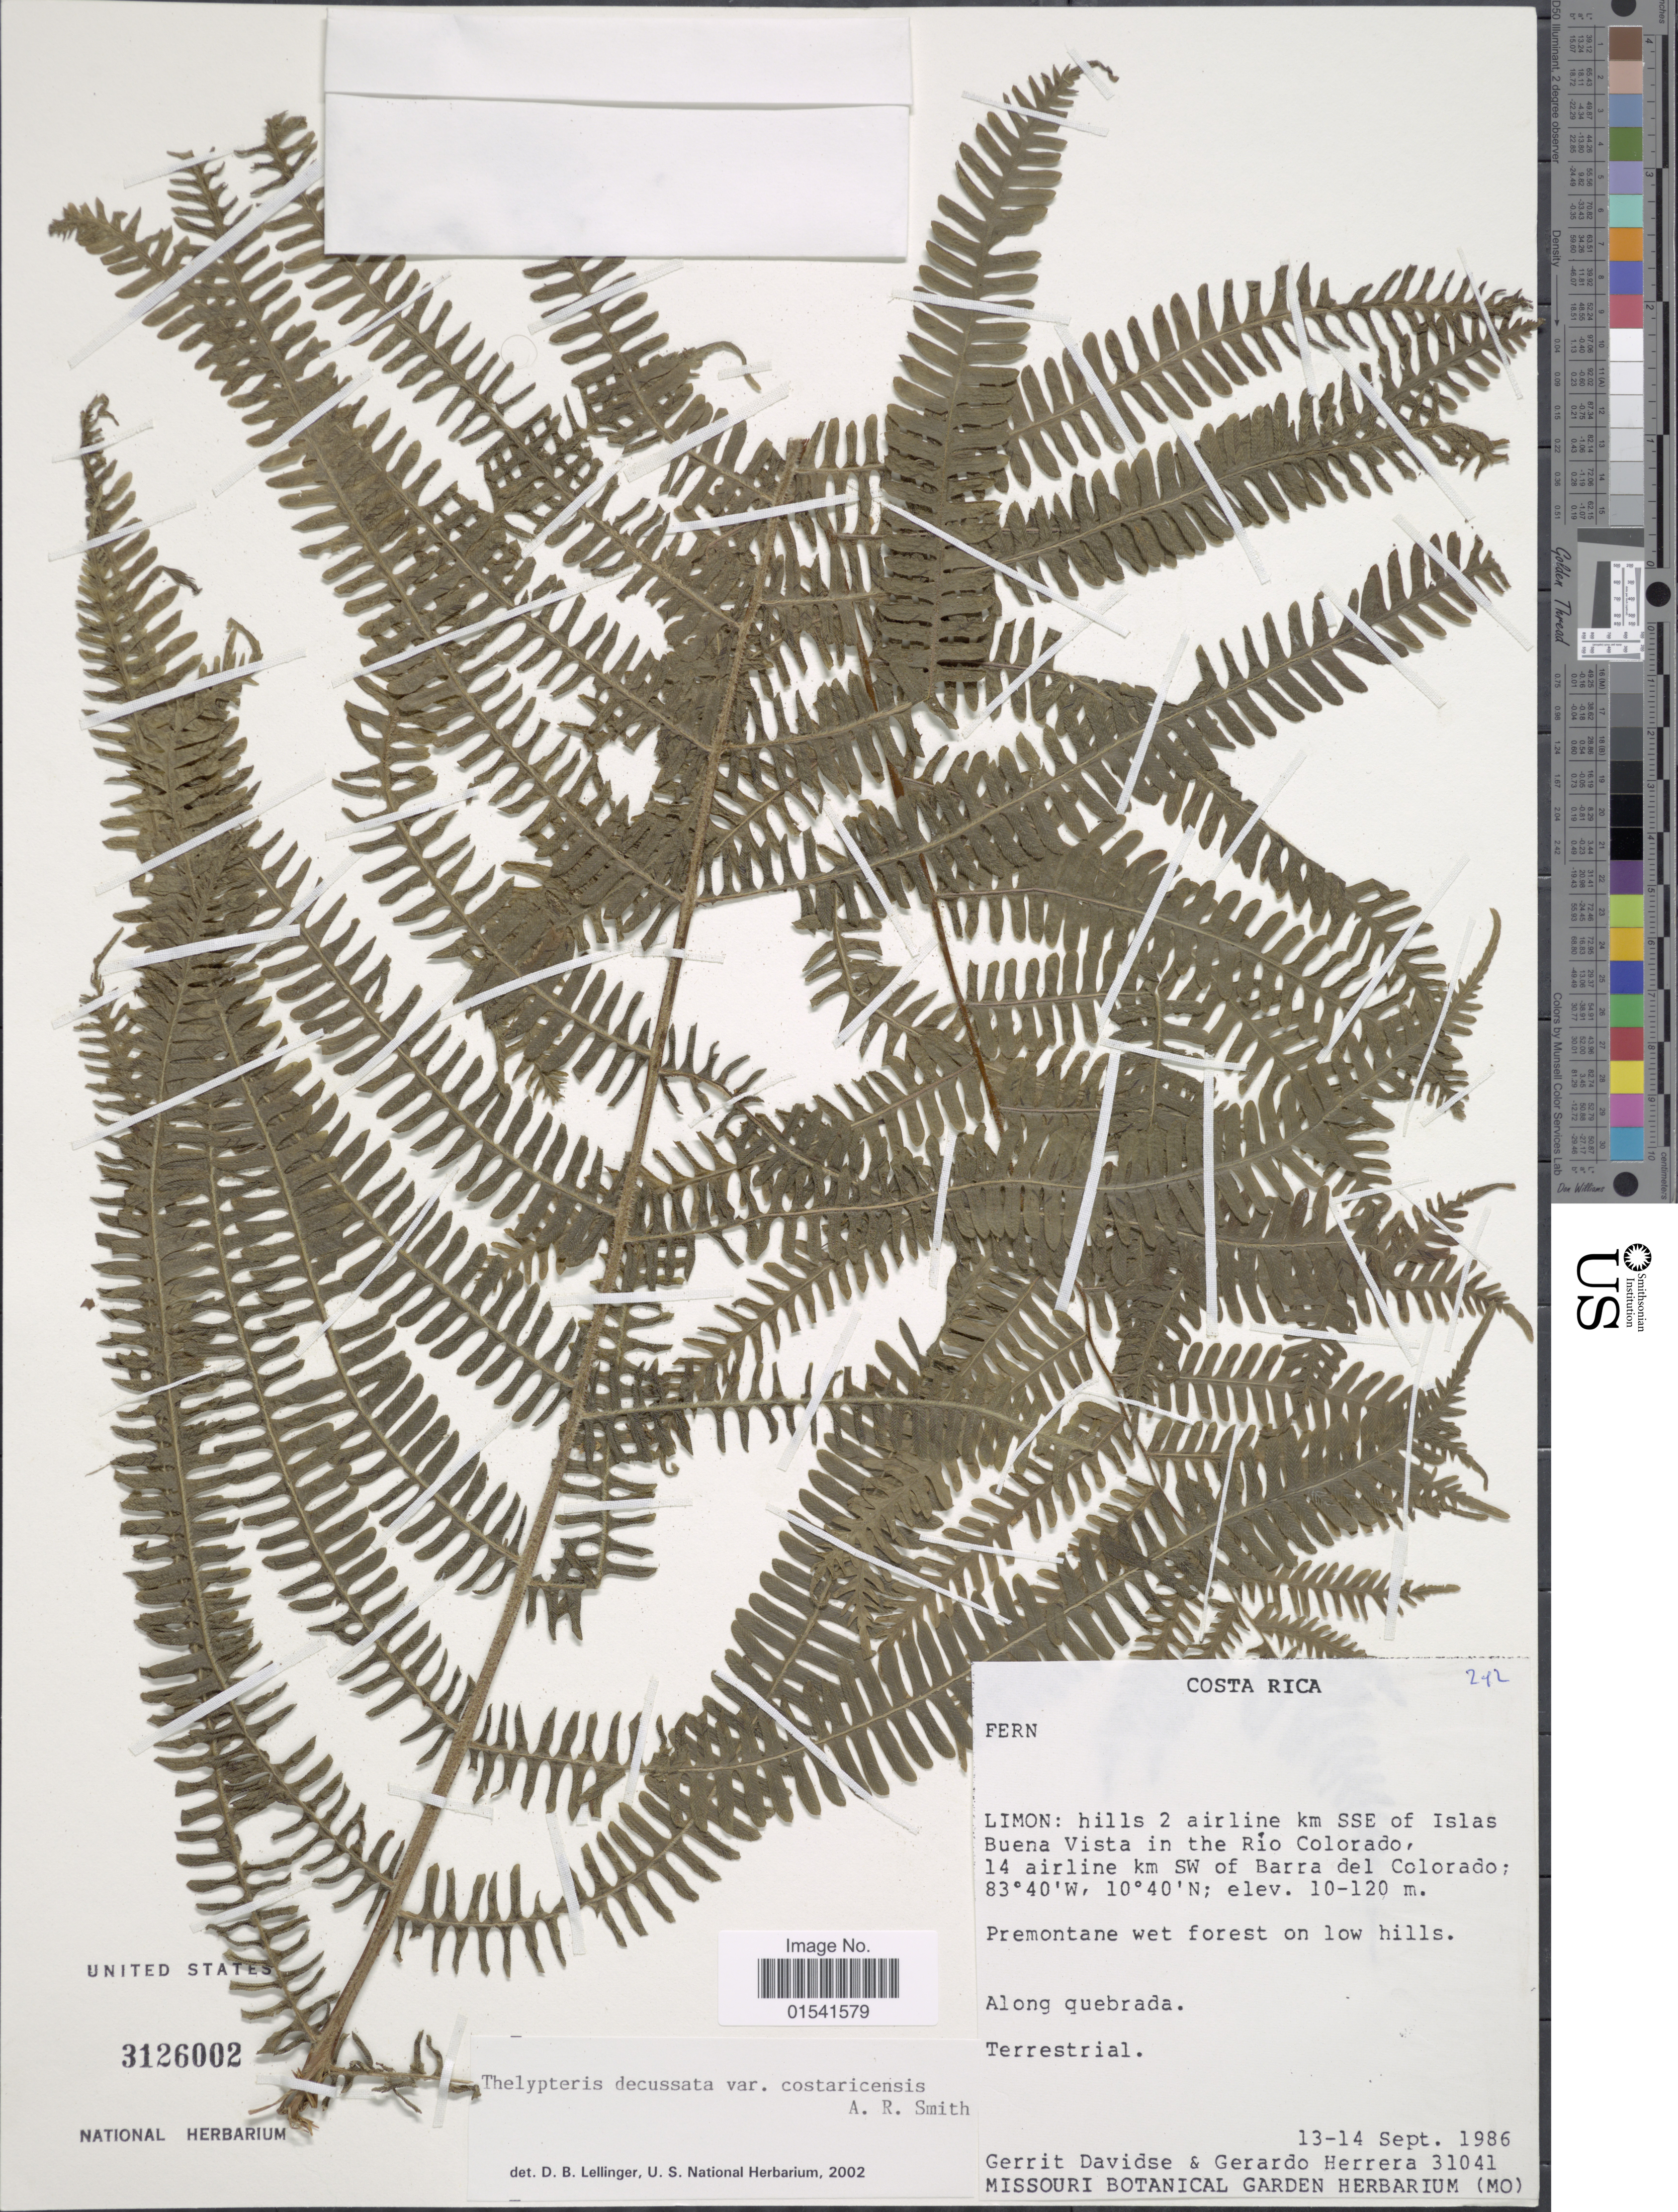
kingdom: Plantae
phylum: Tracheophyta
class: Polypodiopsida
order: Polypodiales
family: Thelypteridaceae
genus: Steiropteris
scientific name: Steiropteris decussata (L.) comb. nov., ined. 2015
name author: (L.)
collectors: G. Davidse & G. Herrera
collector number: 31041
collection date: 1986-09-13/1986-09-14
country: Costa Rica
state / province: Limón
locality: Hills 2 airline km SSE of Islas Buena Vista in the Río Colorado, 14 airline km SW of Barra del Colorado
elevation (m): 10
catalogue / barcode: US 3126002